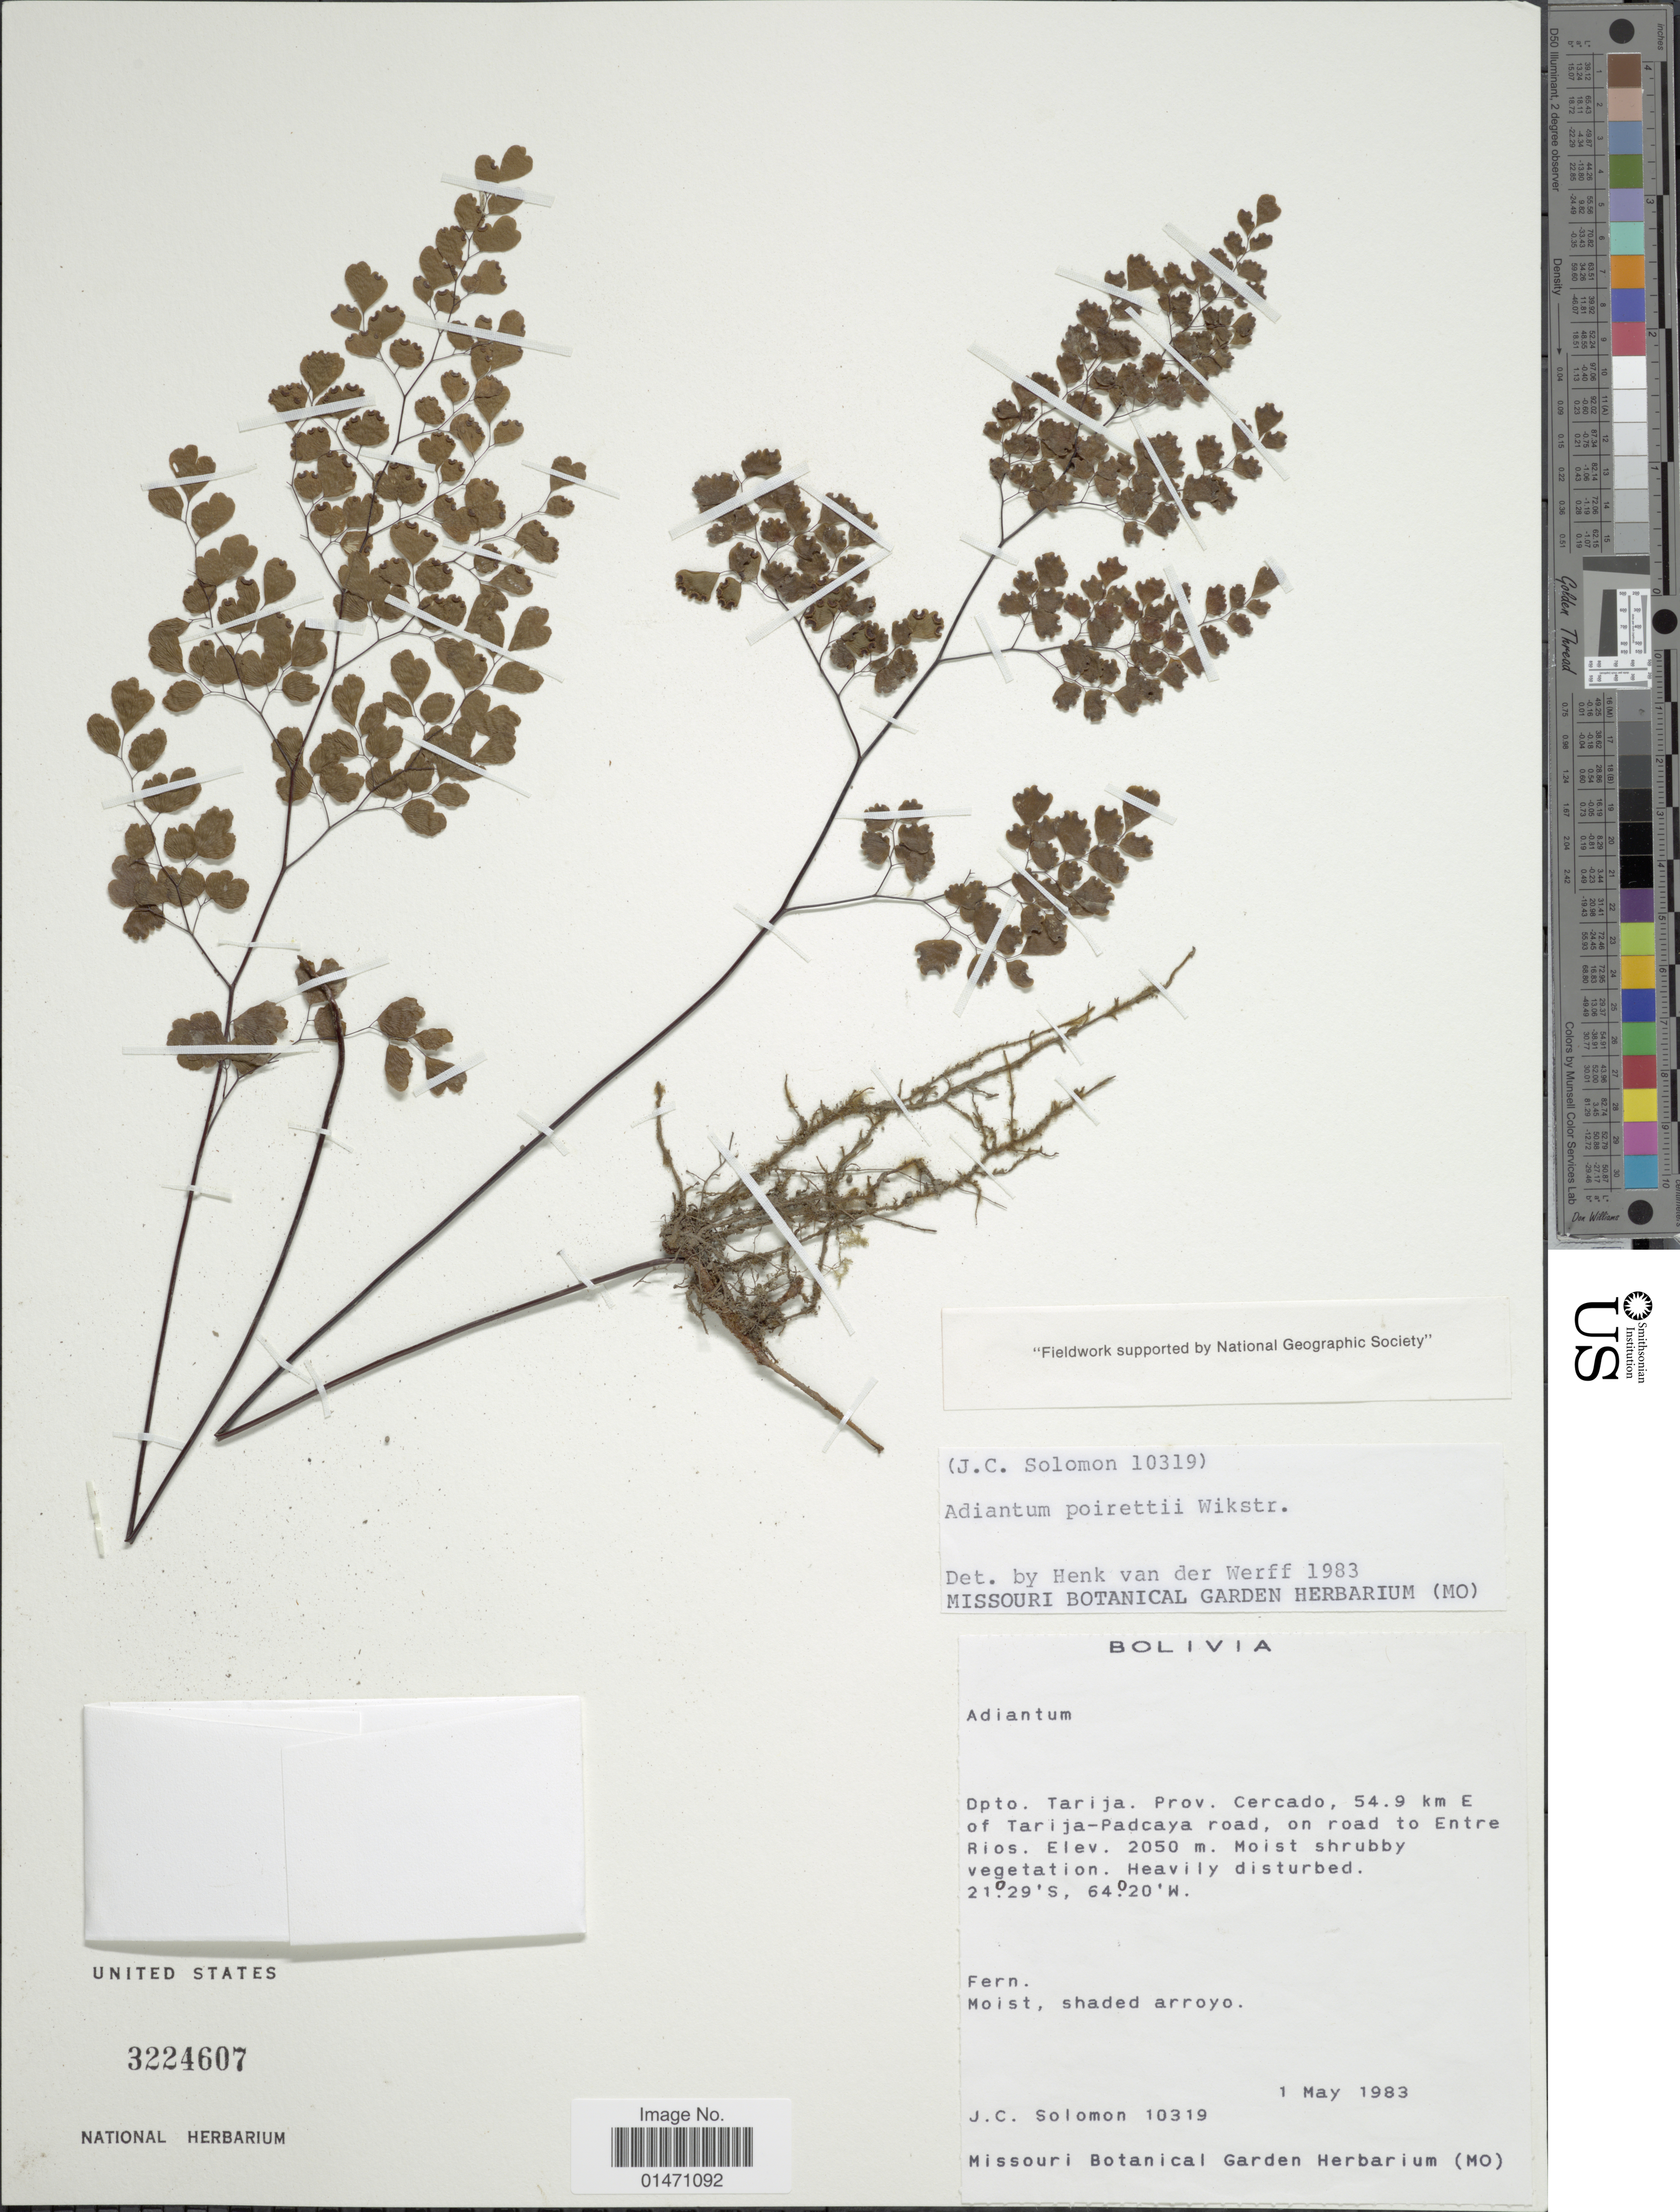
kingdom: Plantae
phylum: Tracheophyta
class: Polypodiopsida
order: Polypodiales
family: Pteridaceae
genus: Adiantum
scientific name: Adiantum poiretii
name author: Wikstr.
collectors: J. C. Solomon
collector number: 10319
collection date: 1983-05-01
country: Bolivia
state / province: Tarija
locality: Dpto. Tarija, prov. Cercado, 54.9 km E. of Tarija-Padcaya road, on road to Entre Rios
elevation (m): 2050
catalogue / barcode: US 3224607